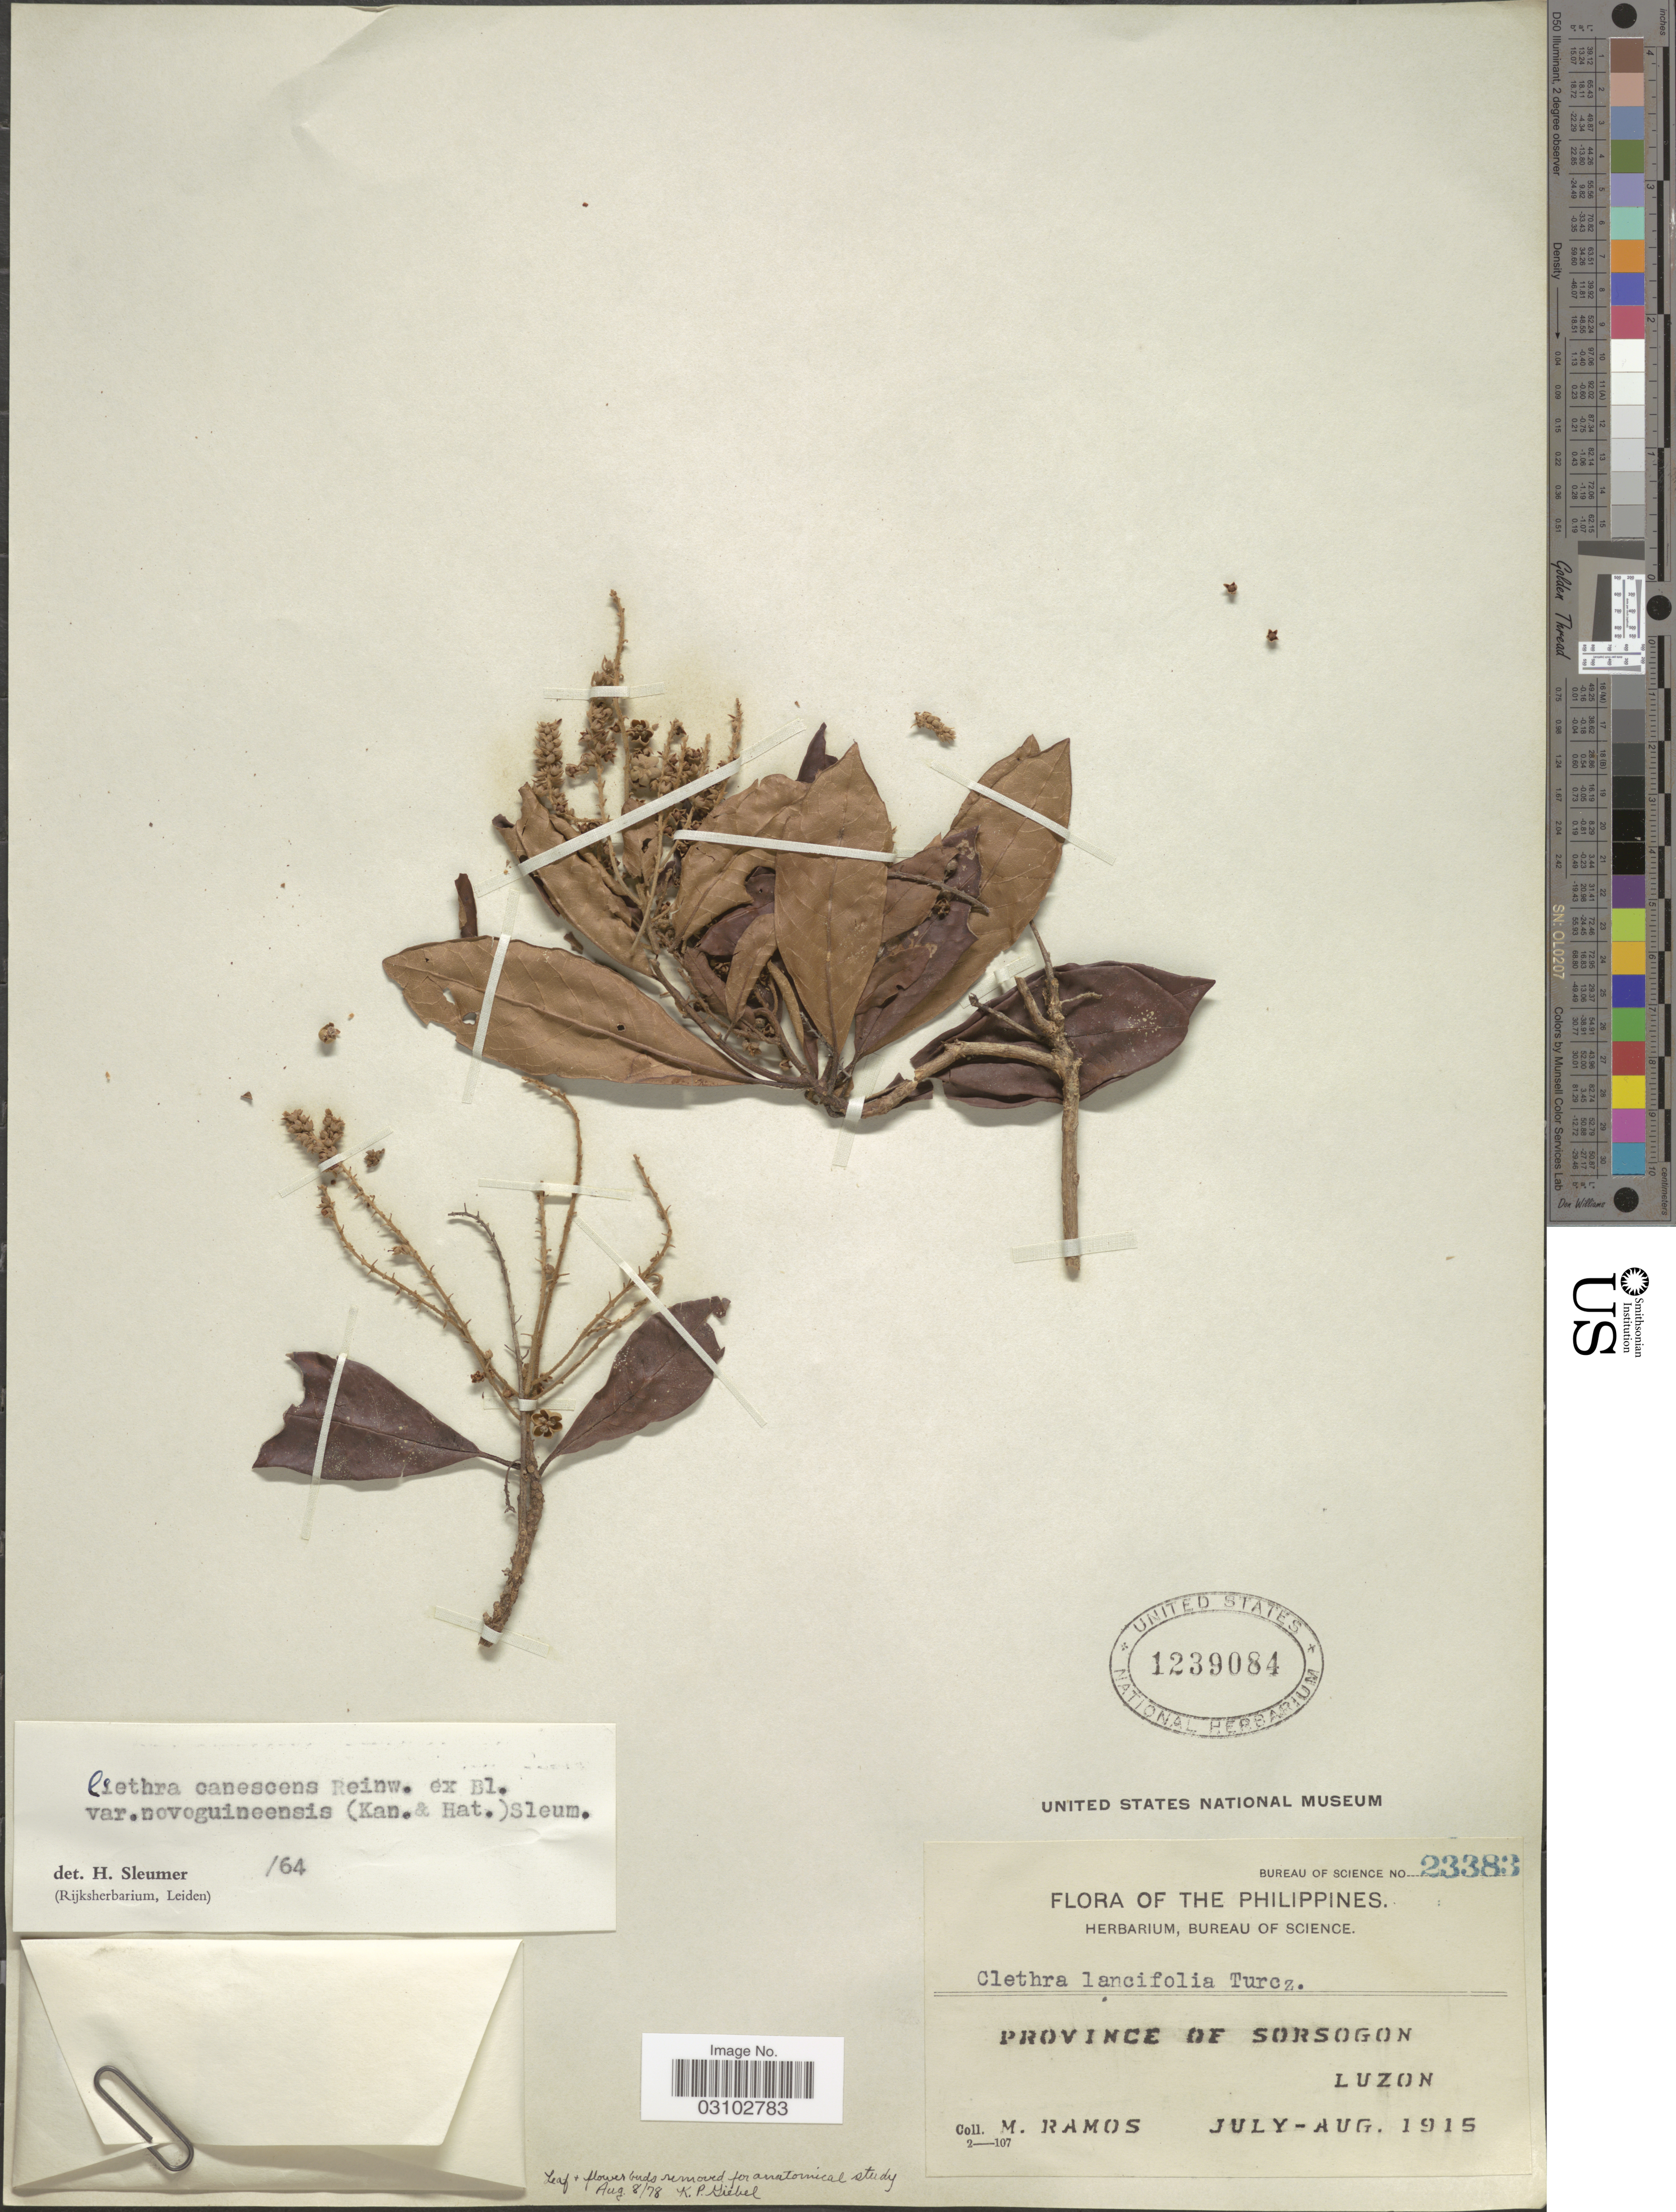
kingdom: Plantae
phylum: Tracheophyta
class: Magnoliopsida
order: Ericales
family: Clethraceae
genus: Clethra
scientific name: Clethra canescens var. novoguineensis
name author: (Kaneh. & Hatus.) Sleumer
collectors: M. Ramos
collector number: Bureau of Science 23383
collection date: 1915-07/1915-08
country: Philippines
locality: Province of Sorsogon, Luzon.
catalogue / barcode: US 1239084